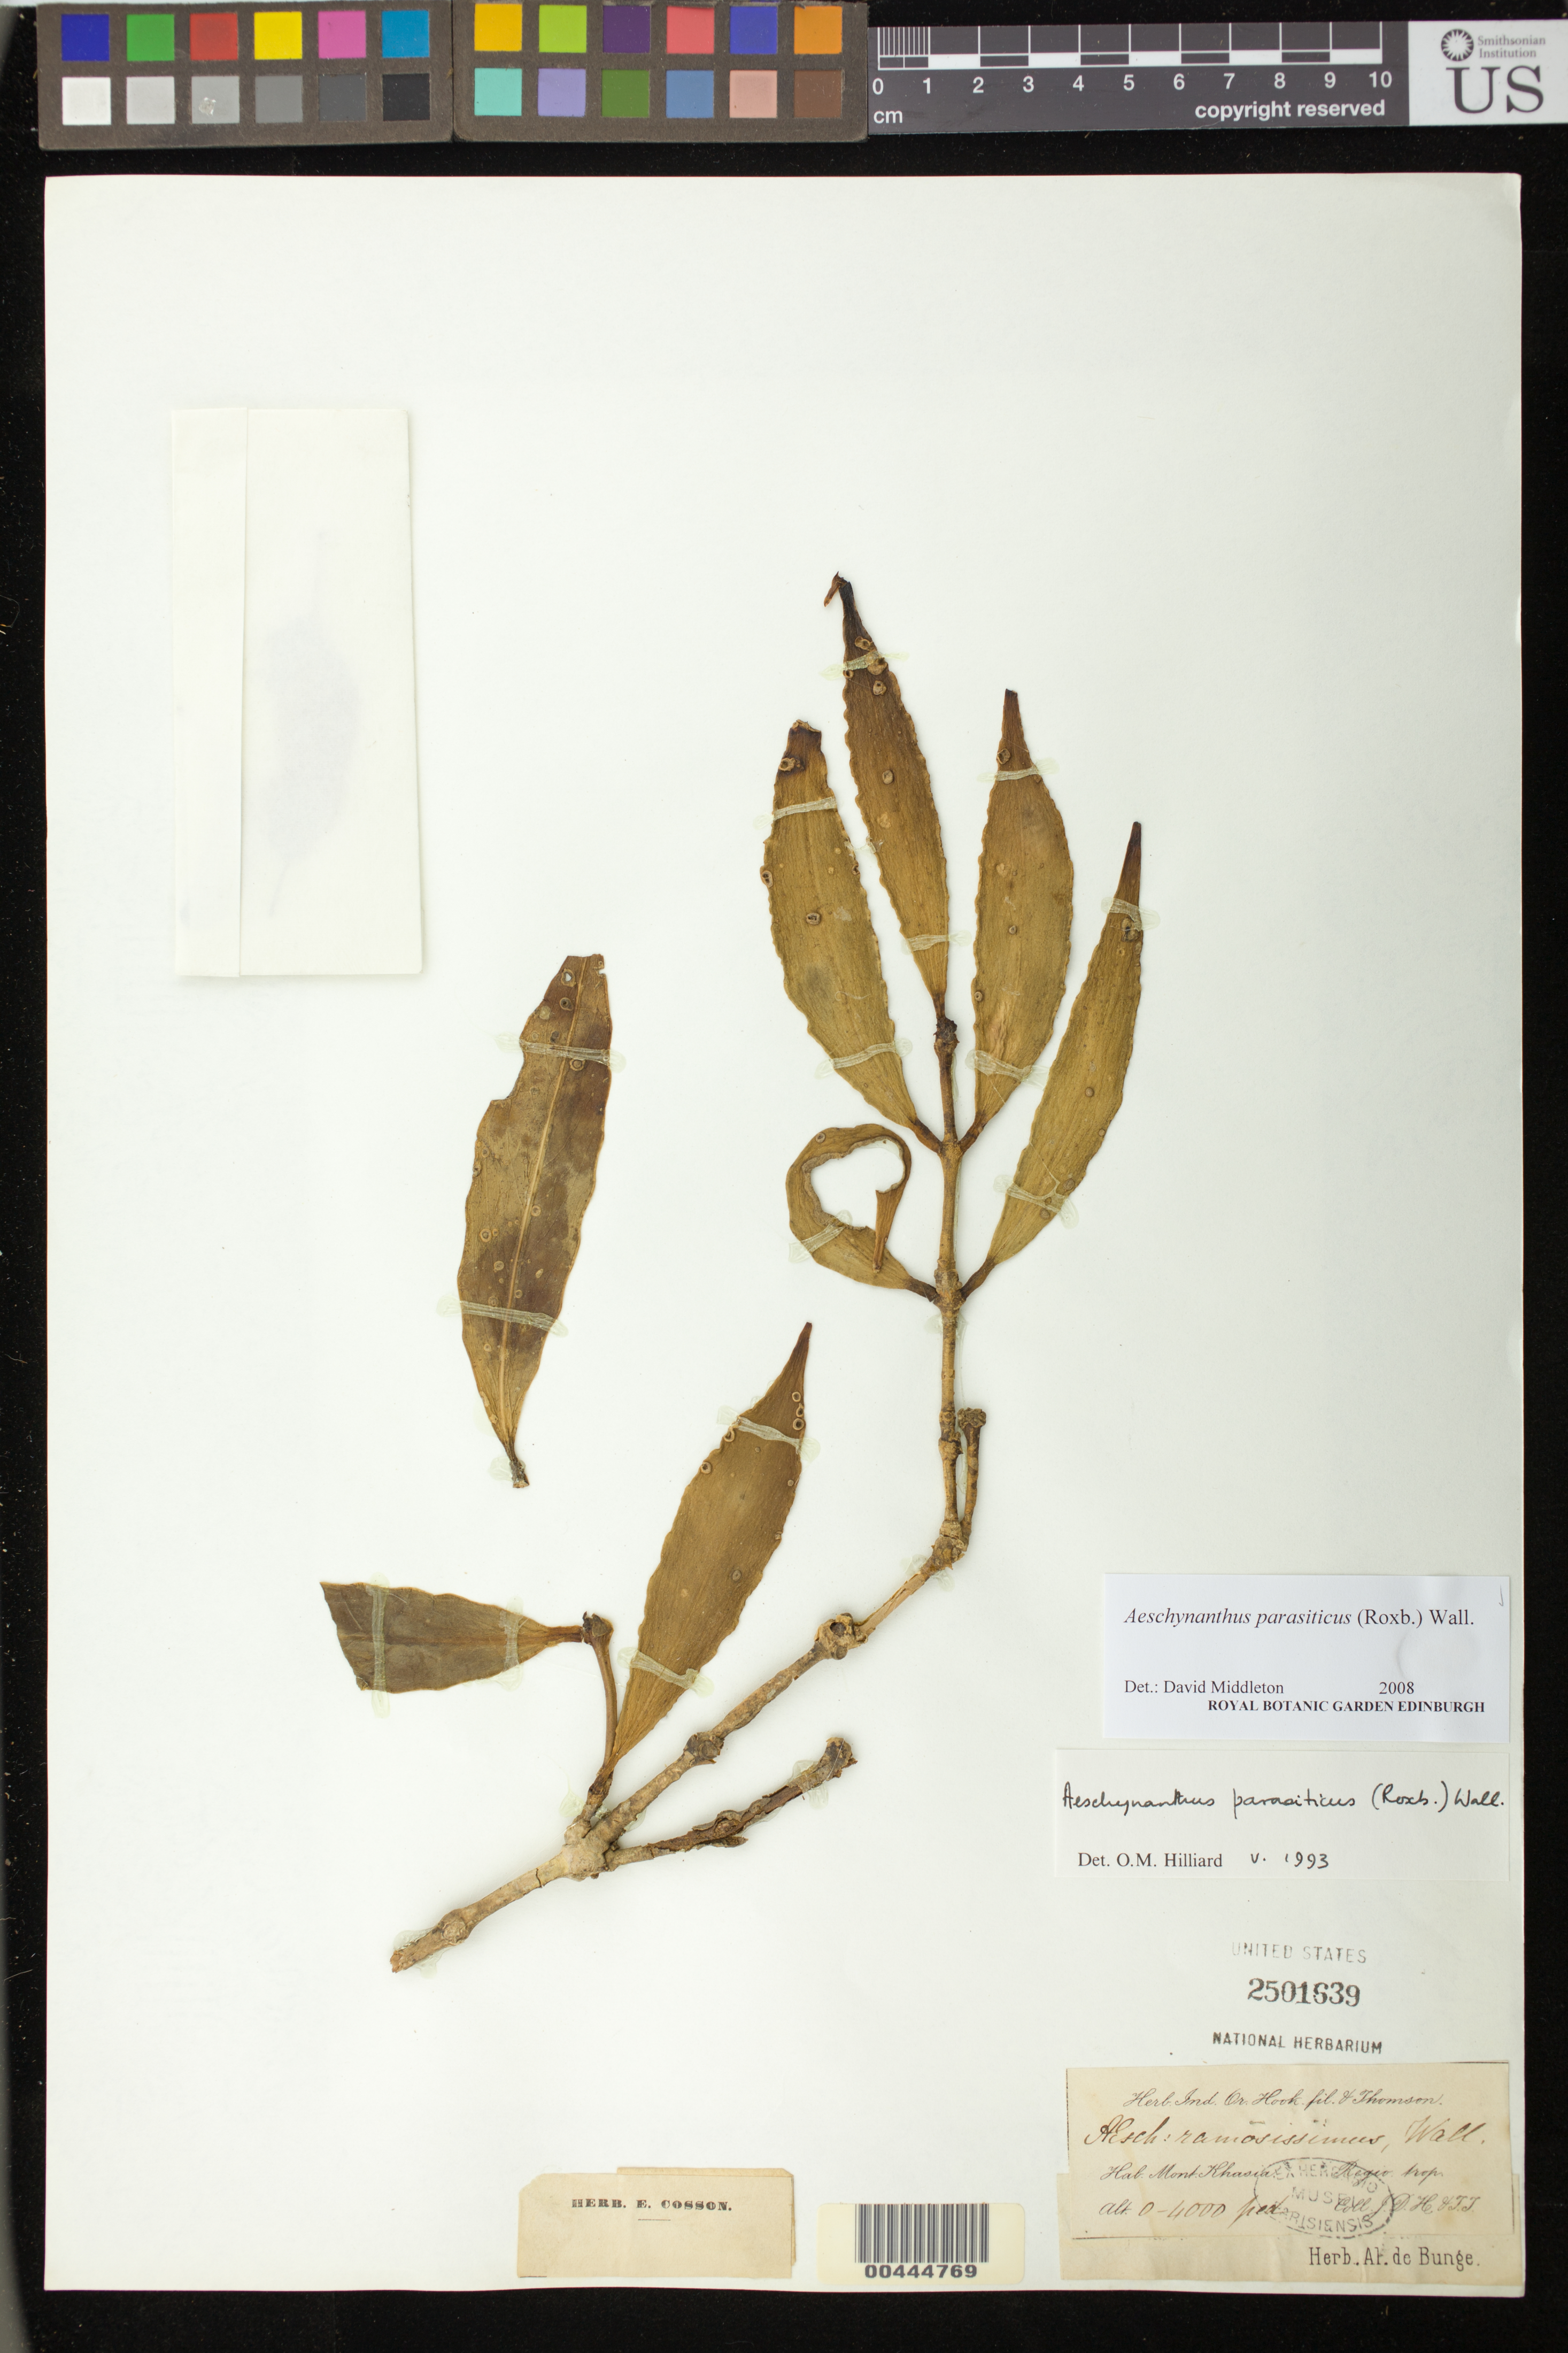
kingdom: Plantae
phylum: Tracheophyta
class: Magnoliopsida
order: Lamiales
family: Gesneriaceae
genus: Aeschynanthus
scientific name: Aeschynanthus parasiticus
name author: C.B. Clarke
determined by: Middleton, D. J.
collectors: J. D. Hooker & T. Thomson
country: India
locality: Hab. Mont. Khasia, regio trop.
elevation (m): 0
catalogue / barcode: US 2501639